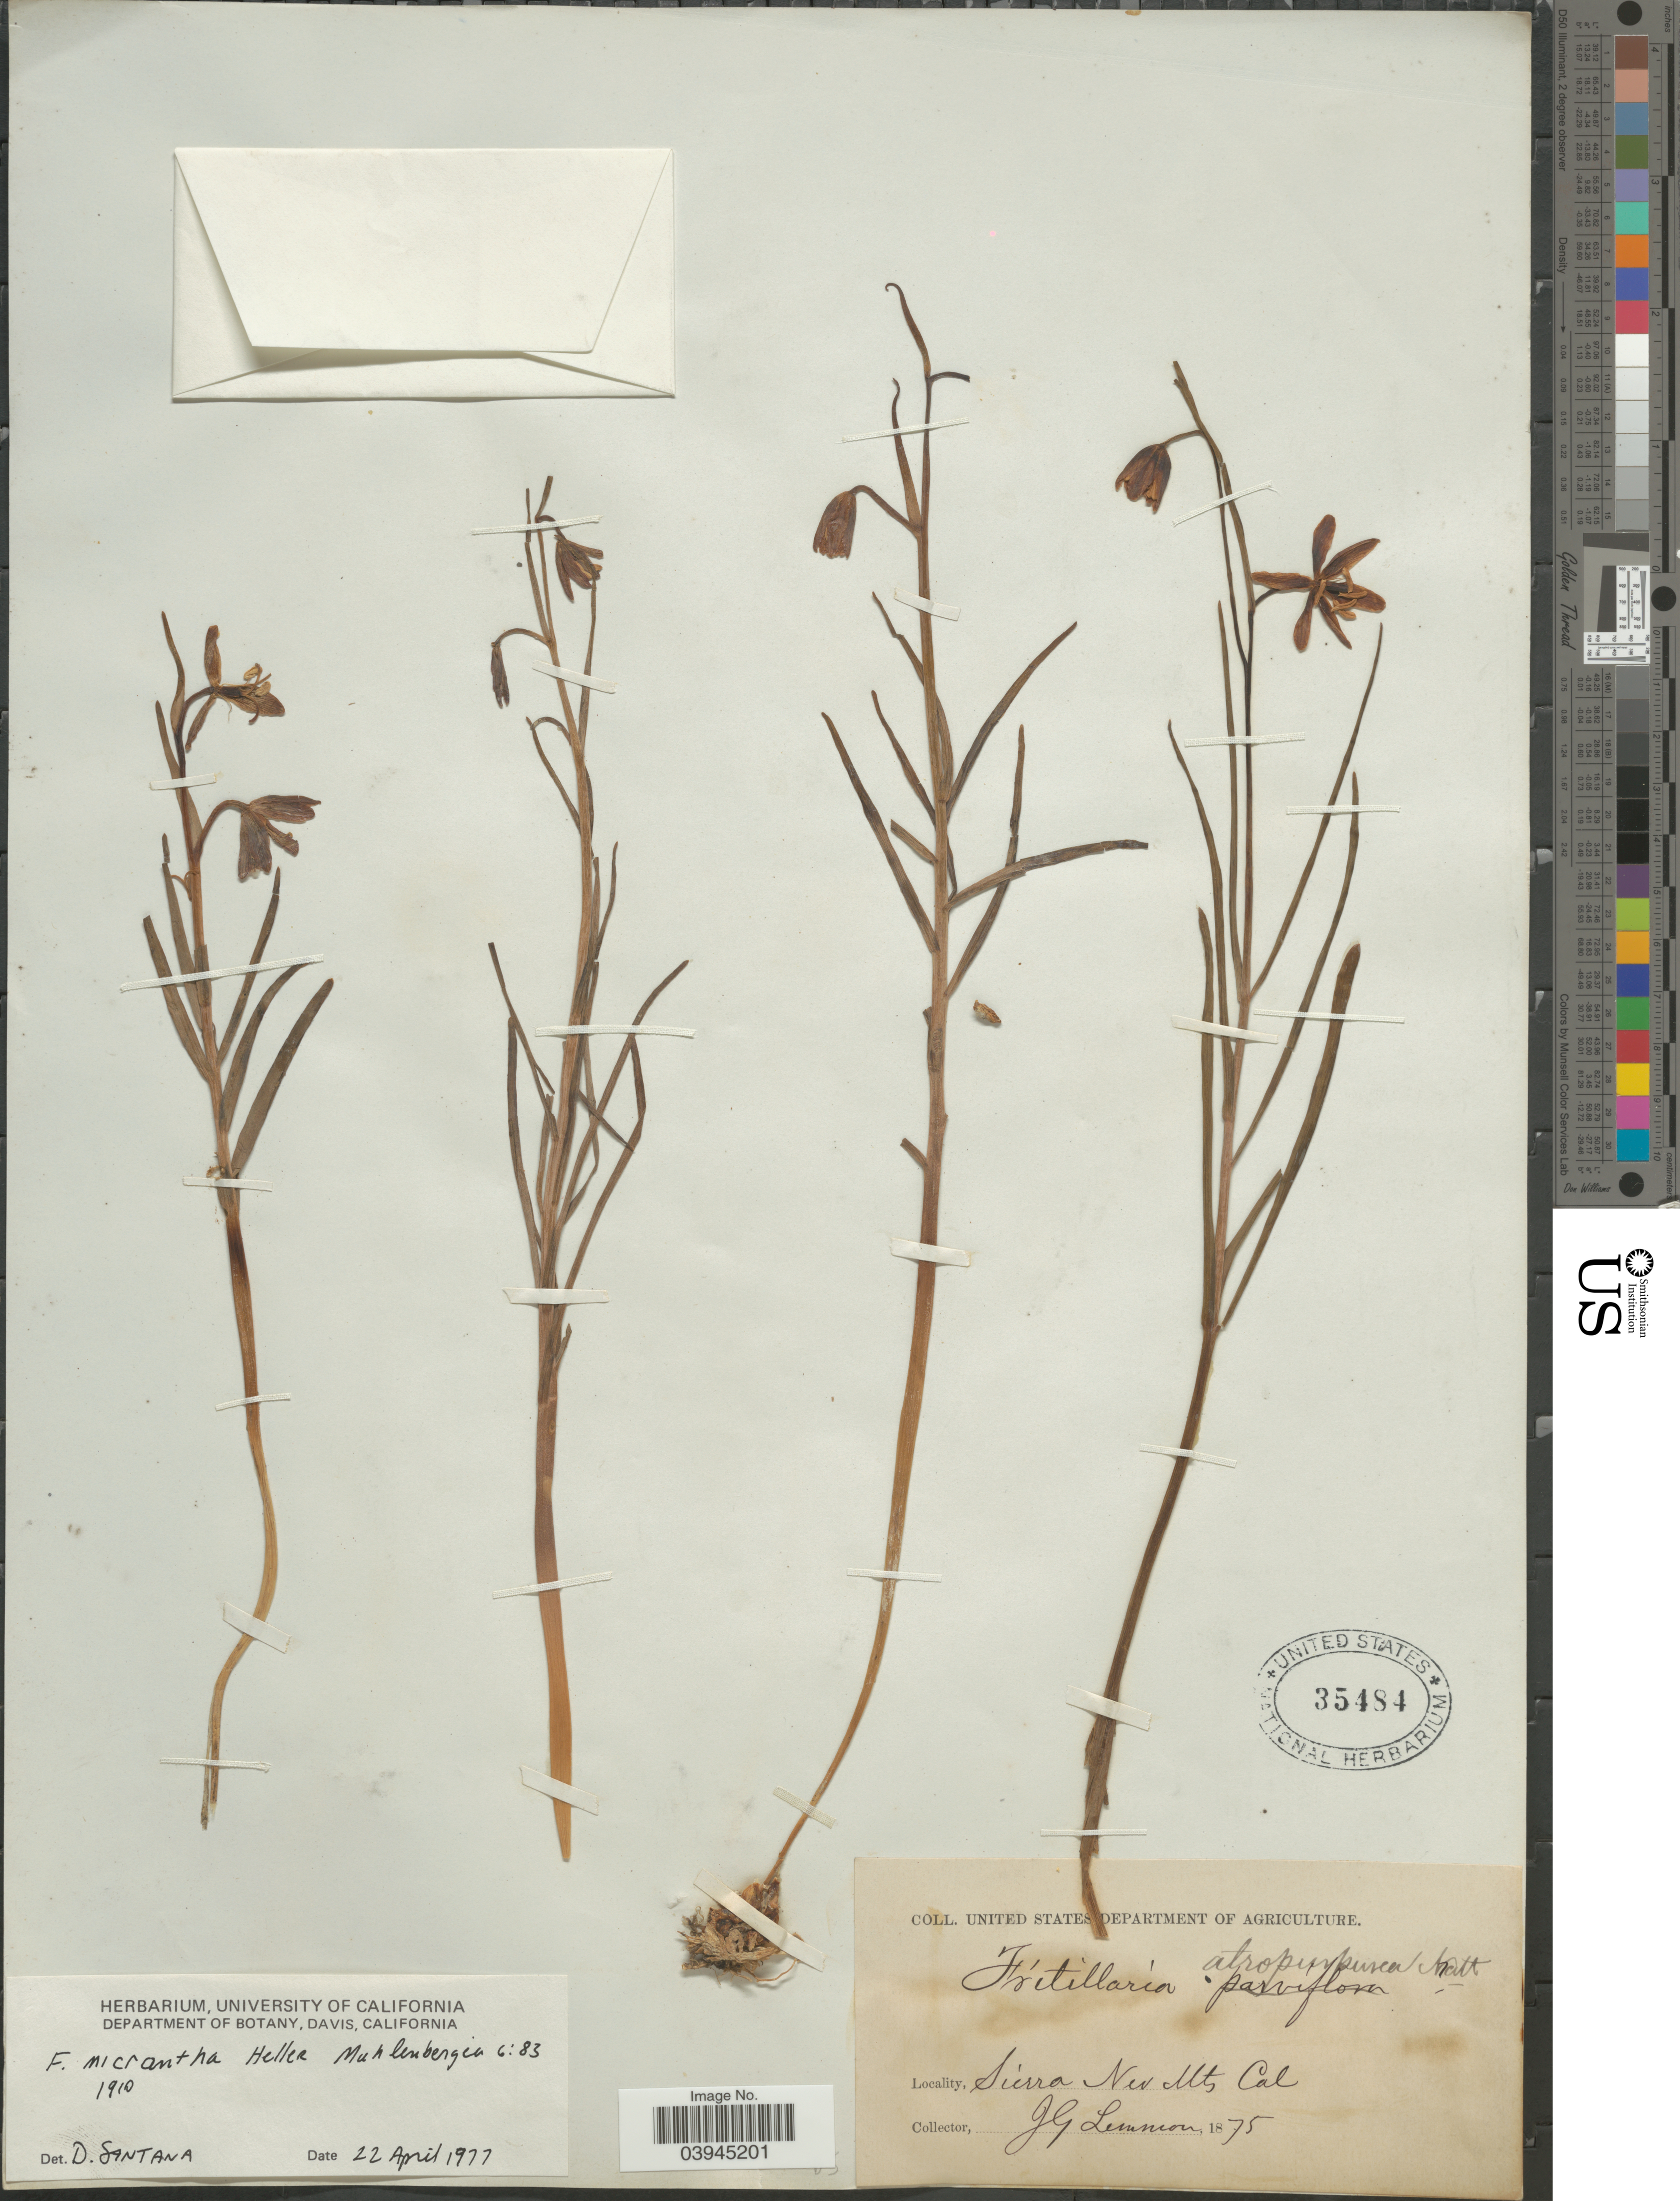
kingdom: Plantae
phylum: Tracheophyta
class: Liliopsida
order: Liliales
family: Liliaceae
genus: Fritillaria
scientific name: Fritillaria micrantha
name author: A. Heller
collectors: J. Lemmon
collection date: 1875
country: United States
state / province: California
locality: Sierra Nev. Mts.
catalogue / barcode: US 35484